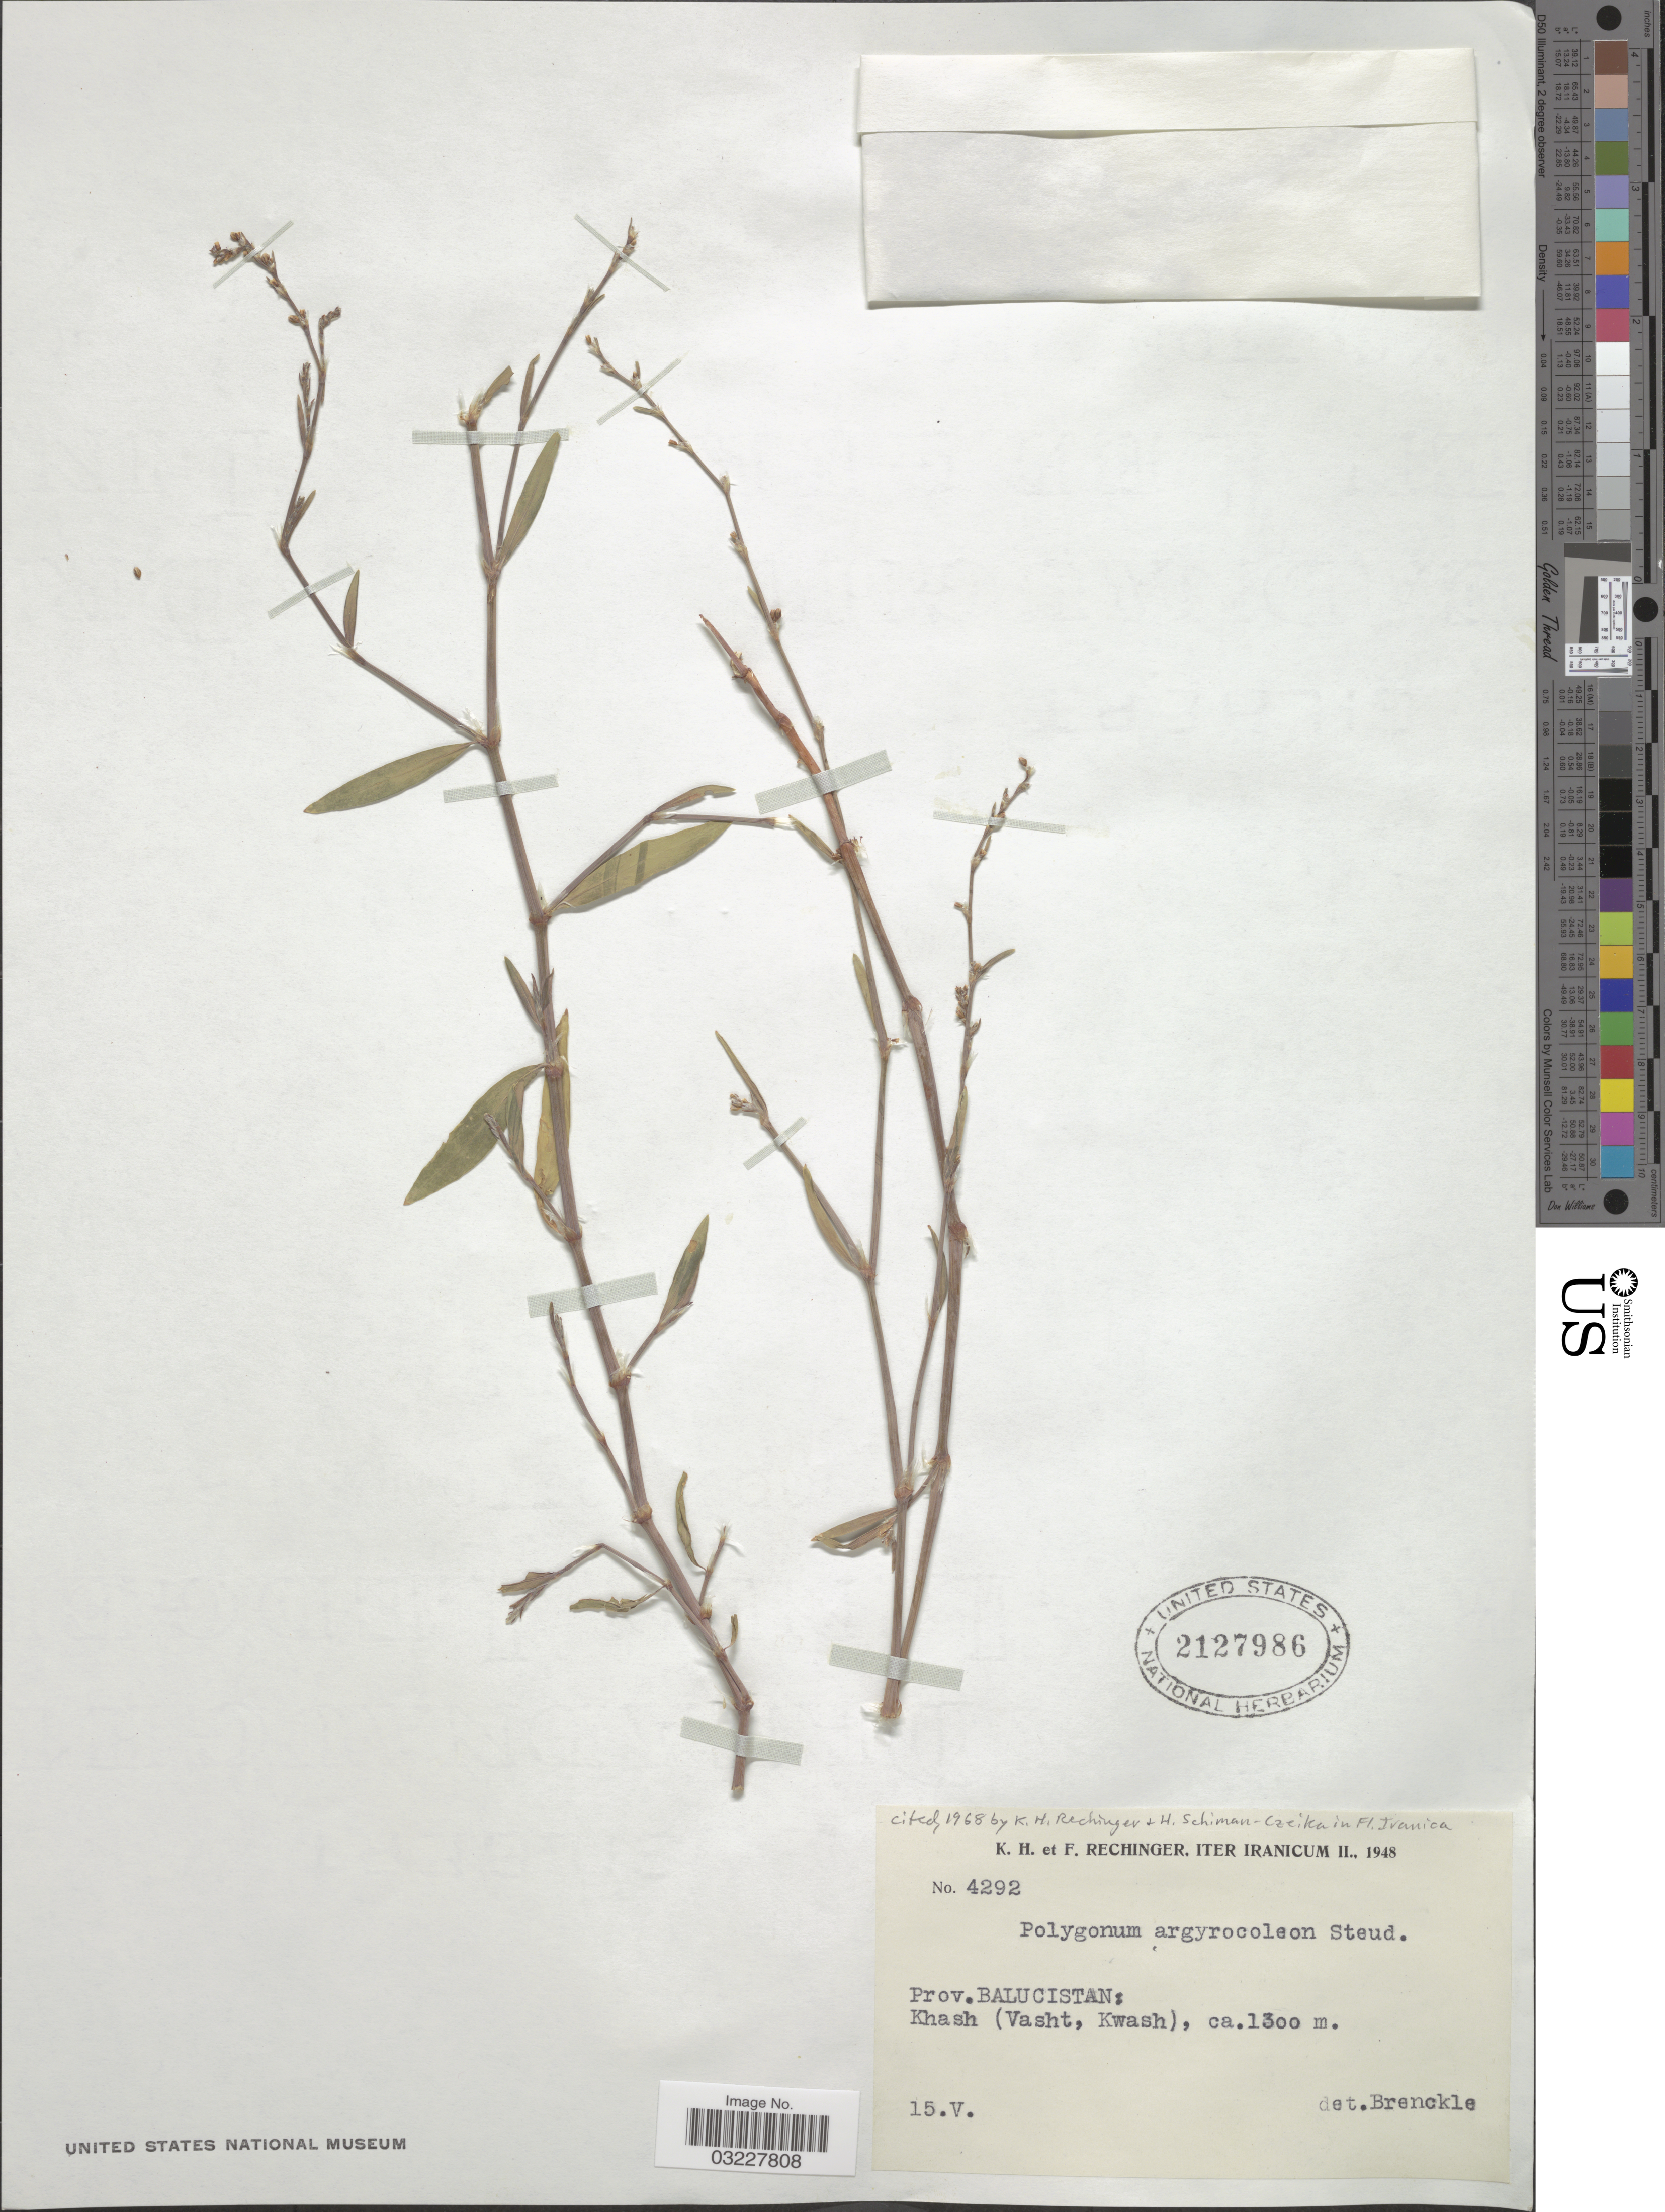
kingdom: Plantae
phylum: Tracheophyta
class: Magnoliopsida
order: Caryophyllales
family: Polygonaceae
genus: Polygonum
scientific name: Polygonum argyrocoleon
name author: Steud. ex Kunze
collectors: K. H. Rechinger & F. Rechinger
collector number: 4292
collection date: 1948-05-15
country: Iran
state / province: Sistan and Baluchistan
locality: Prov. Balucistan: Khash (Vasht, Kwash).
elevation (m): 1300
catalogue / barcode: US 2127986